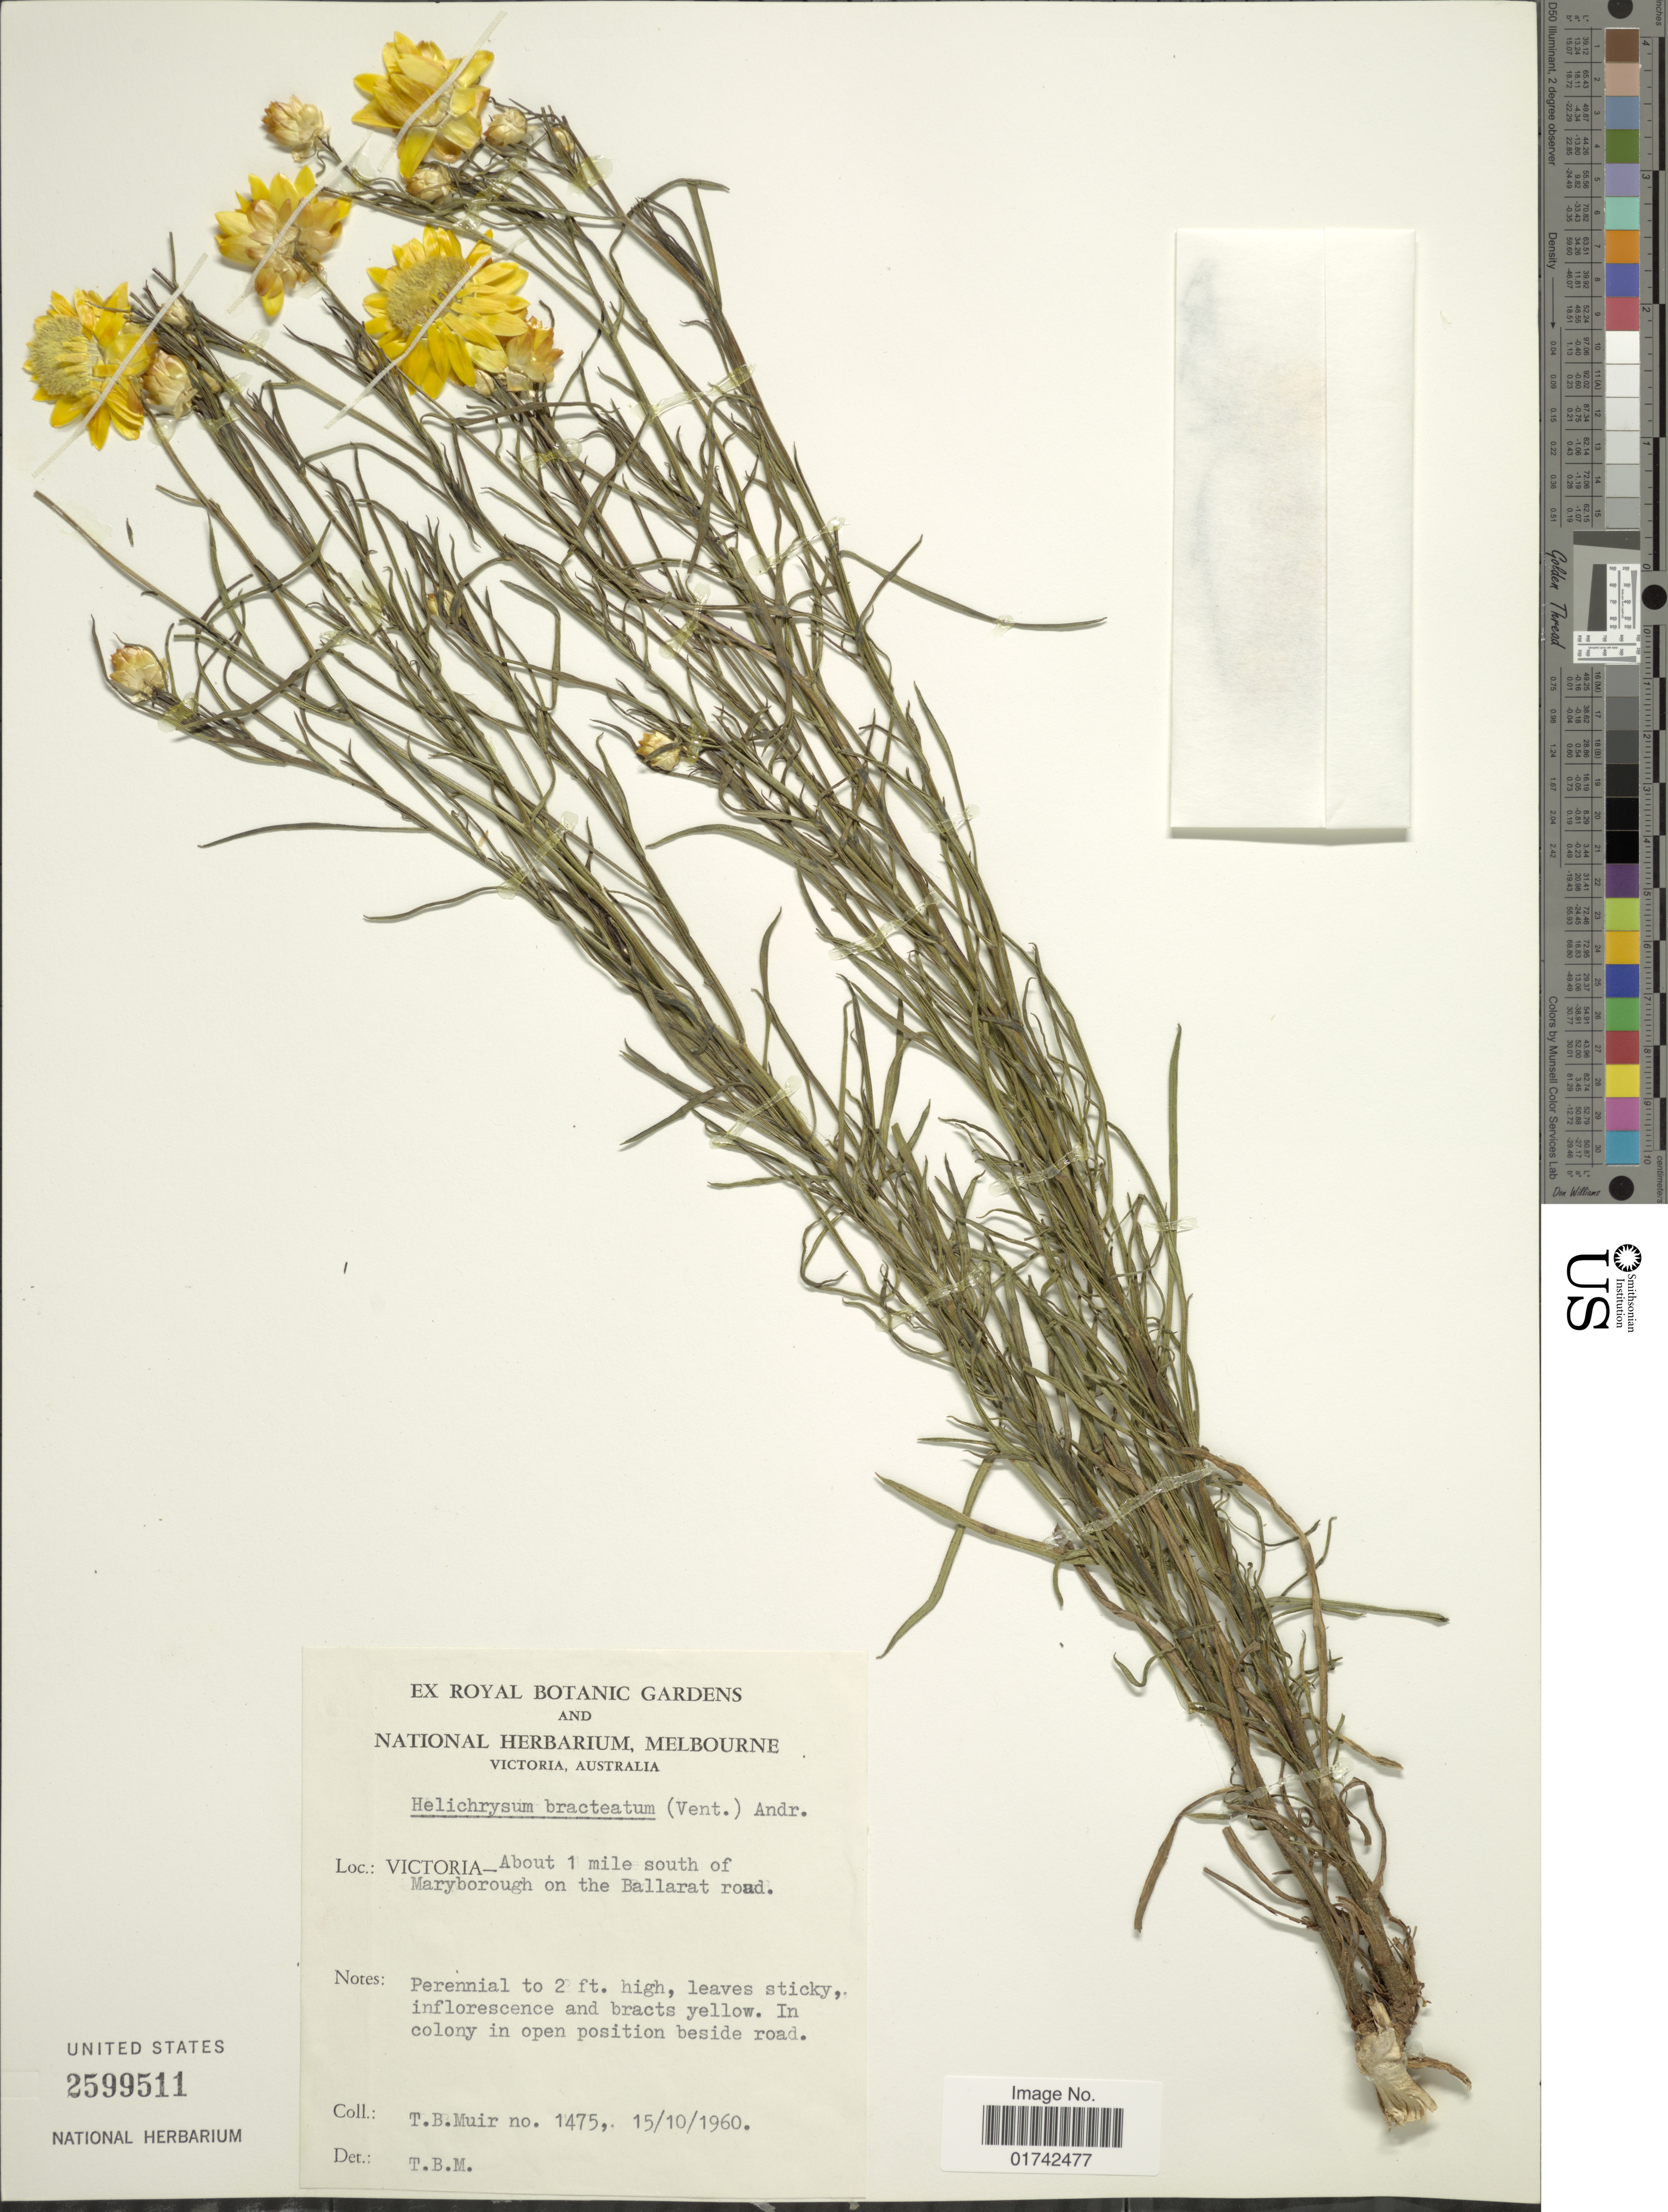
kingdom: Plantae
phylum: Tracheophyta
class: Magnoliopsida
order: Asterales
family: Asteraceae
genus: Helichrysum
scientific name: Helichrysum bracteatum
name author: (Vent.) Haw.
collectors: T. Muir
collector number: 1475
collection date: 1960-10-15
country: Australia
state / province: Victoria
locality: Victoria, about 1 mile south of Maryborough on the Ballarat road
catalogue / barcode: US 2599511